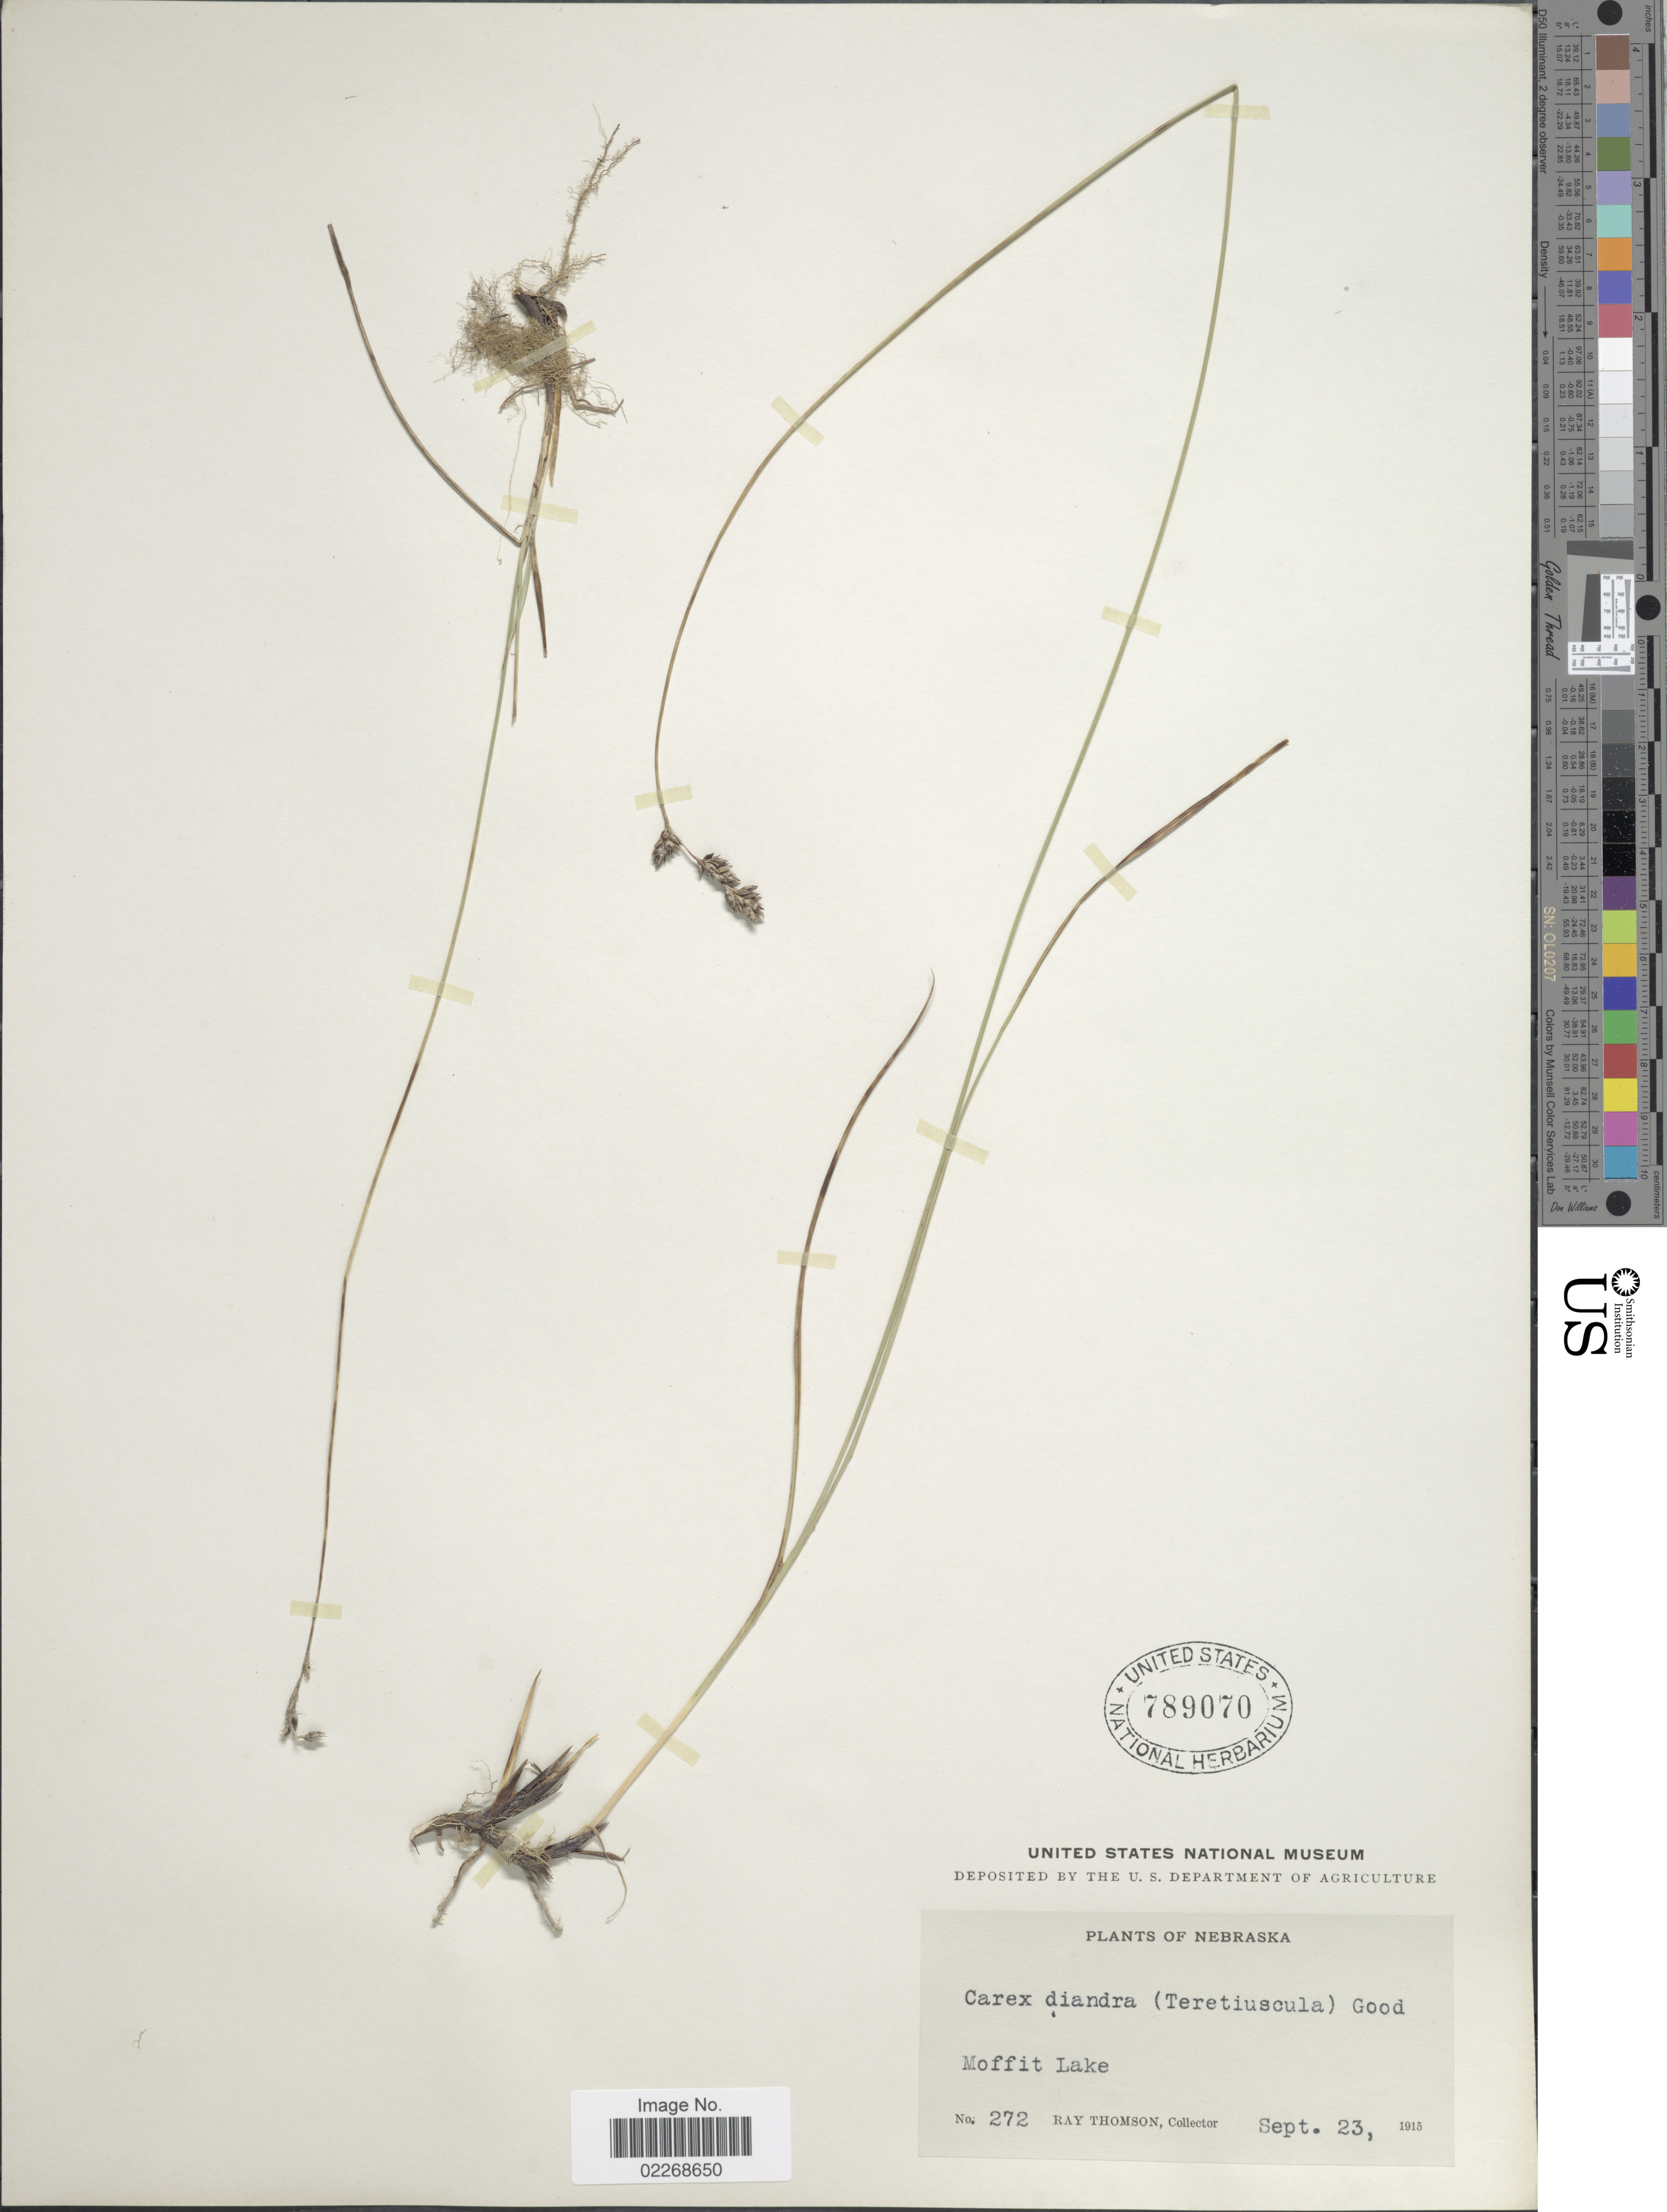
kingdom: Plantae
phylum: Tracheophyta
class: Liliopsida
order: Poales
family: Cyperaceae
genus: Carex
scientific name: Carex diandra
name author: Schrank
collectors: R. Thomson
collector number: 272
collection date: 1915-09-23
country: United States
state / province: Nebraska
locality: Moffit Lake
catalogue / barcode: US 789070